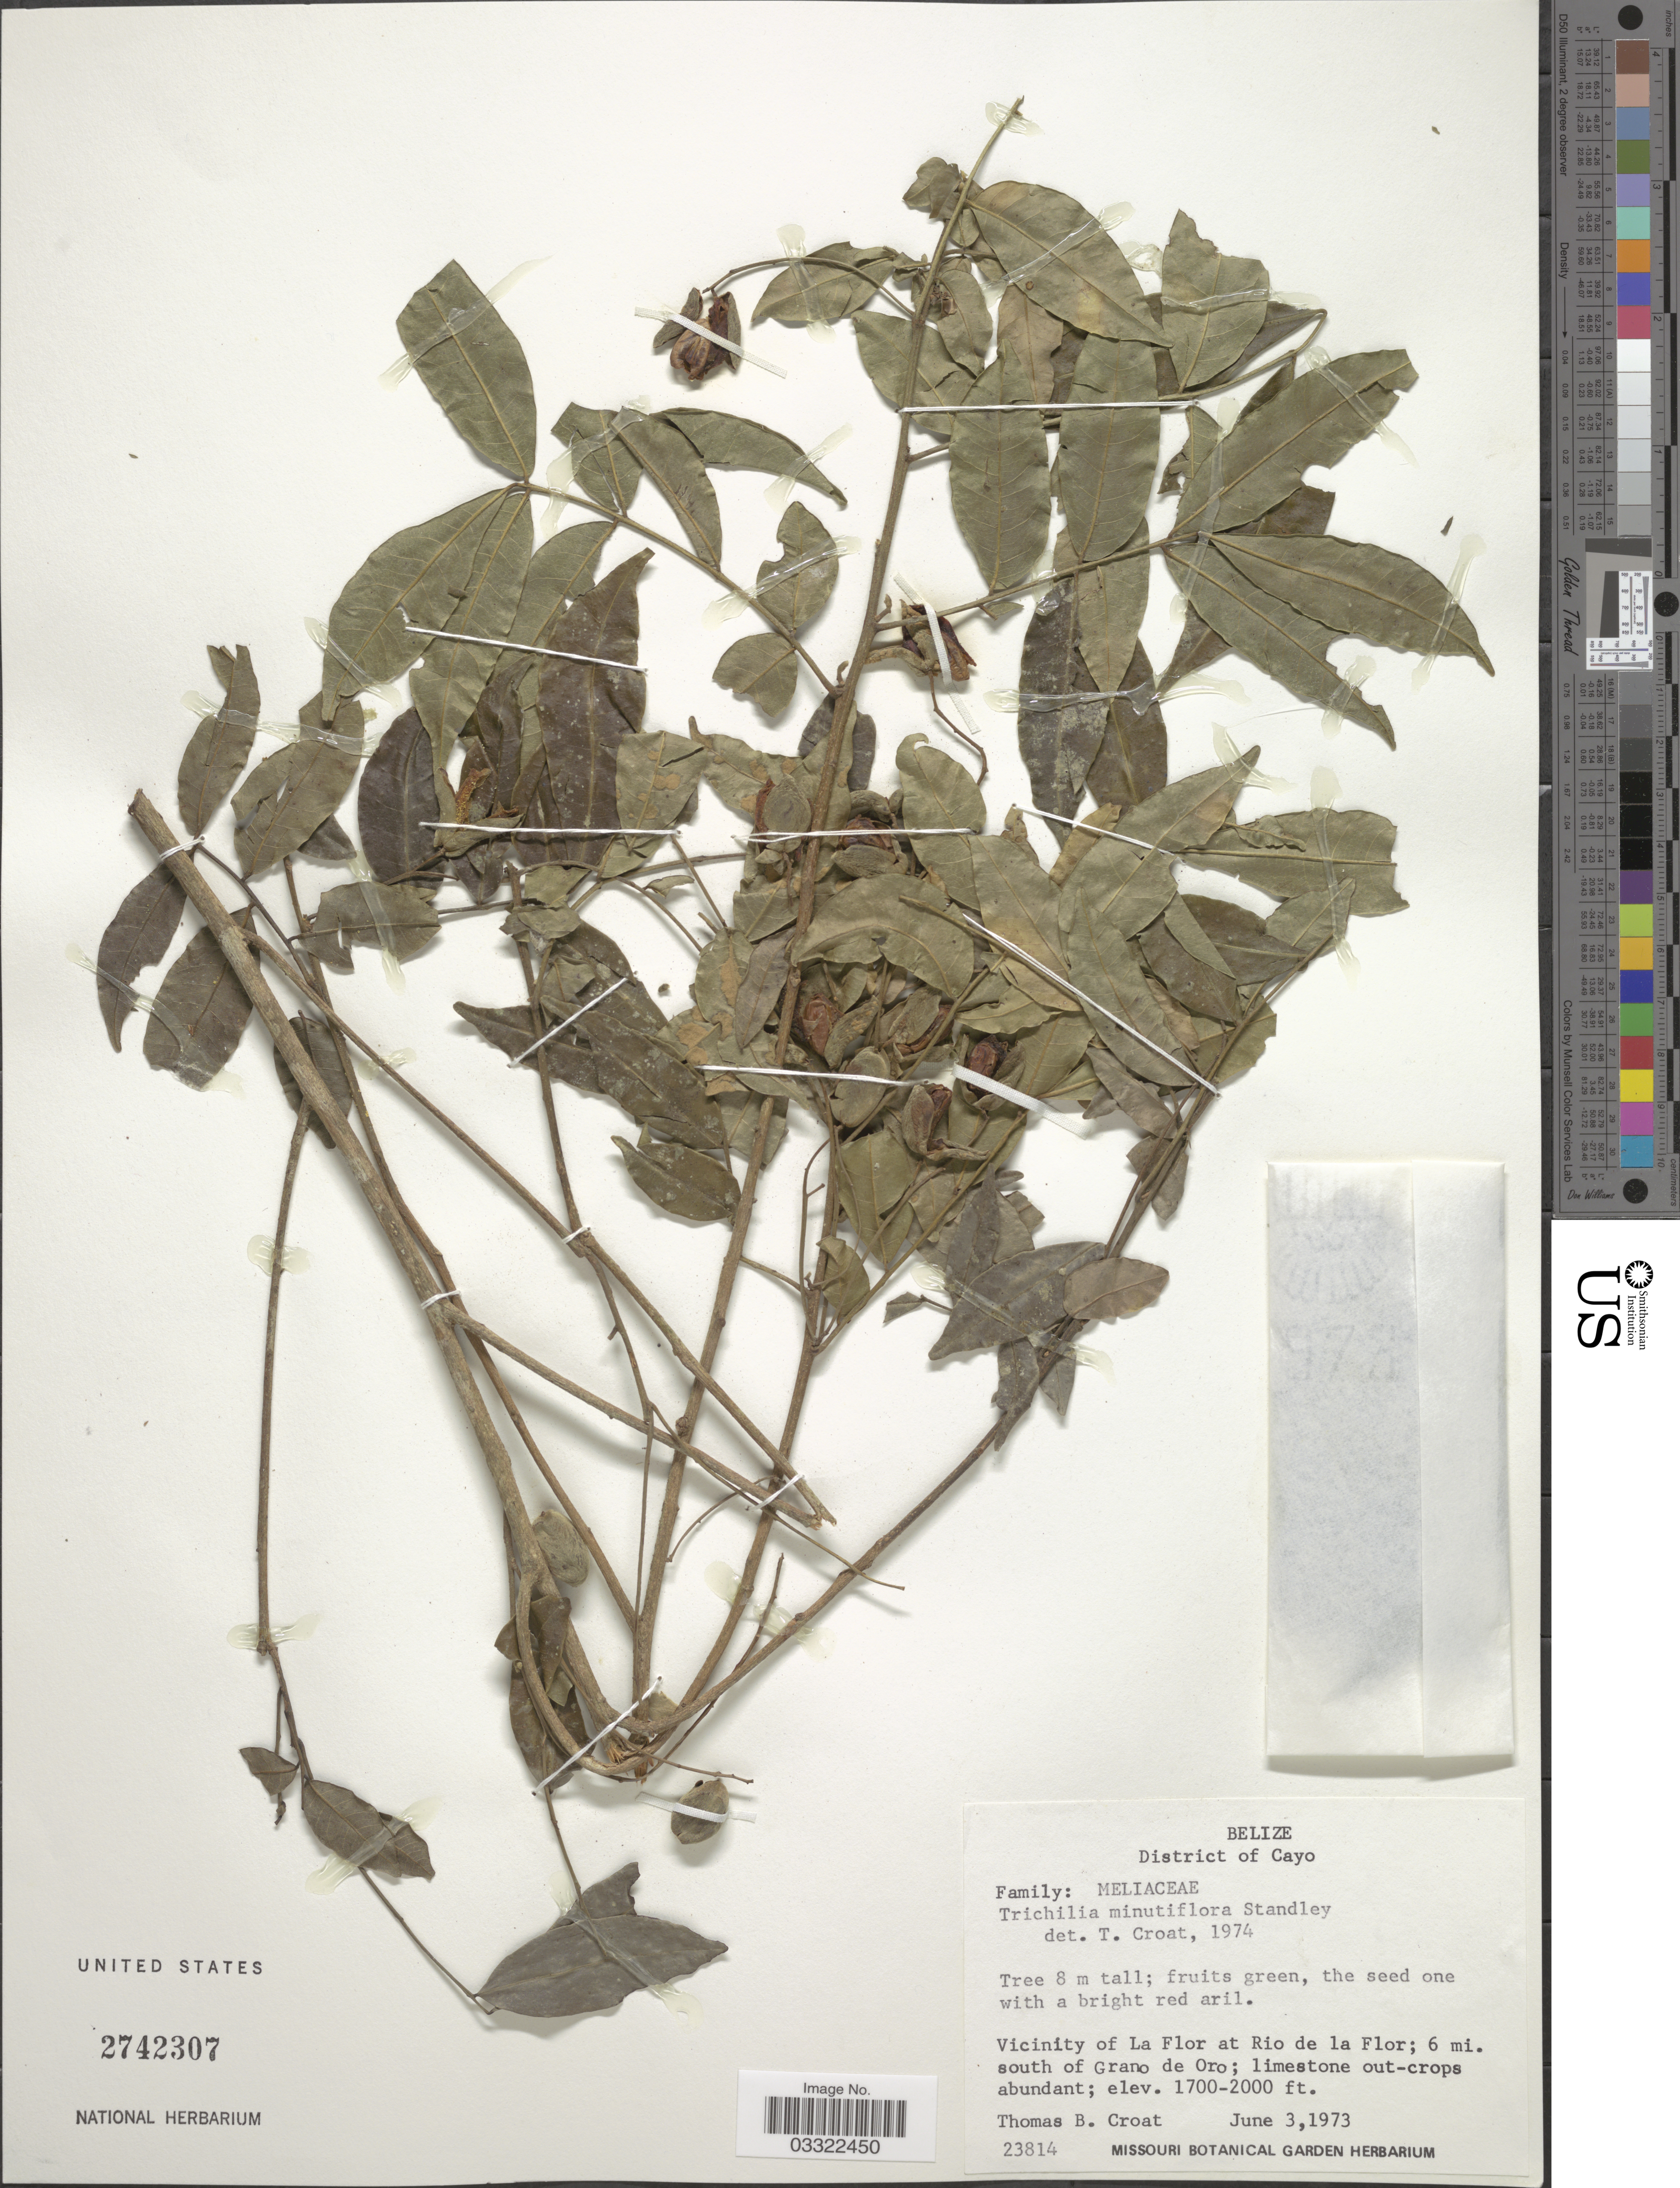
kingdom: Plantae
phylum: Tracheophyta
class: Magnoliopsida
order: Sapindales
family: Meliaceae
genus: Trichilia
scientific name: Trichilia minutiflora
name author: Standl.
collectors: T. B. Croat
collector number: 23814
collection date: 1973-06-03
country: Belize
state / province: Cayo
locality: District of Cayo. Vicinity of La Flor at Rio de La Flor; 6 mi. south of Grano de Oro.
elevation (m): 518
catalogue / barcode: US 2742307